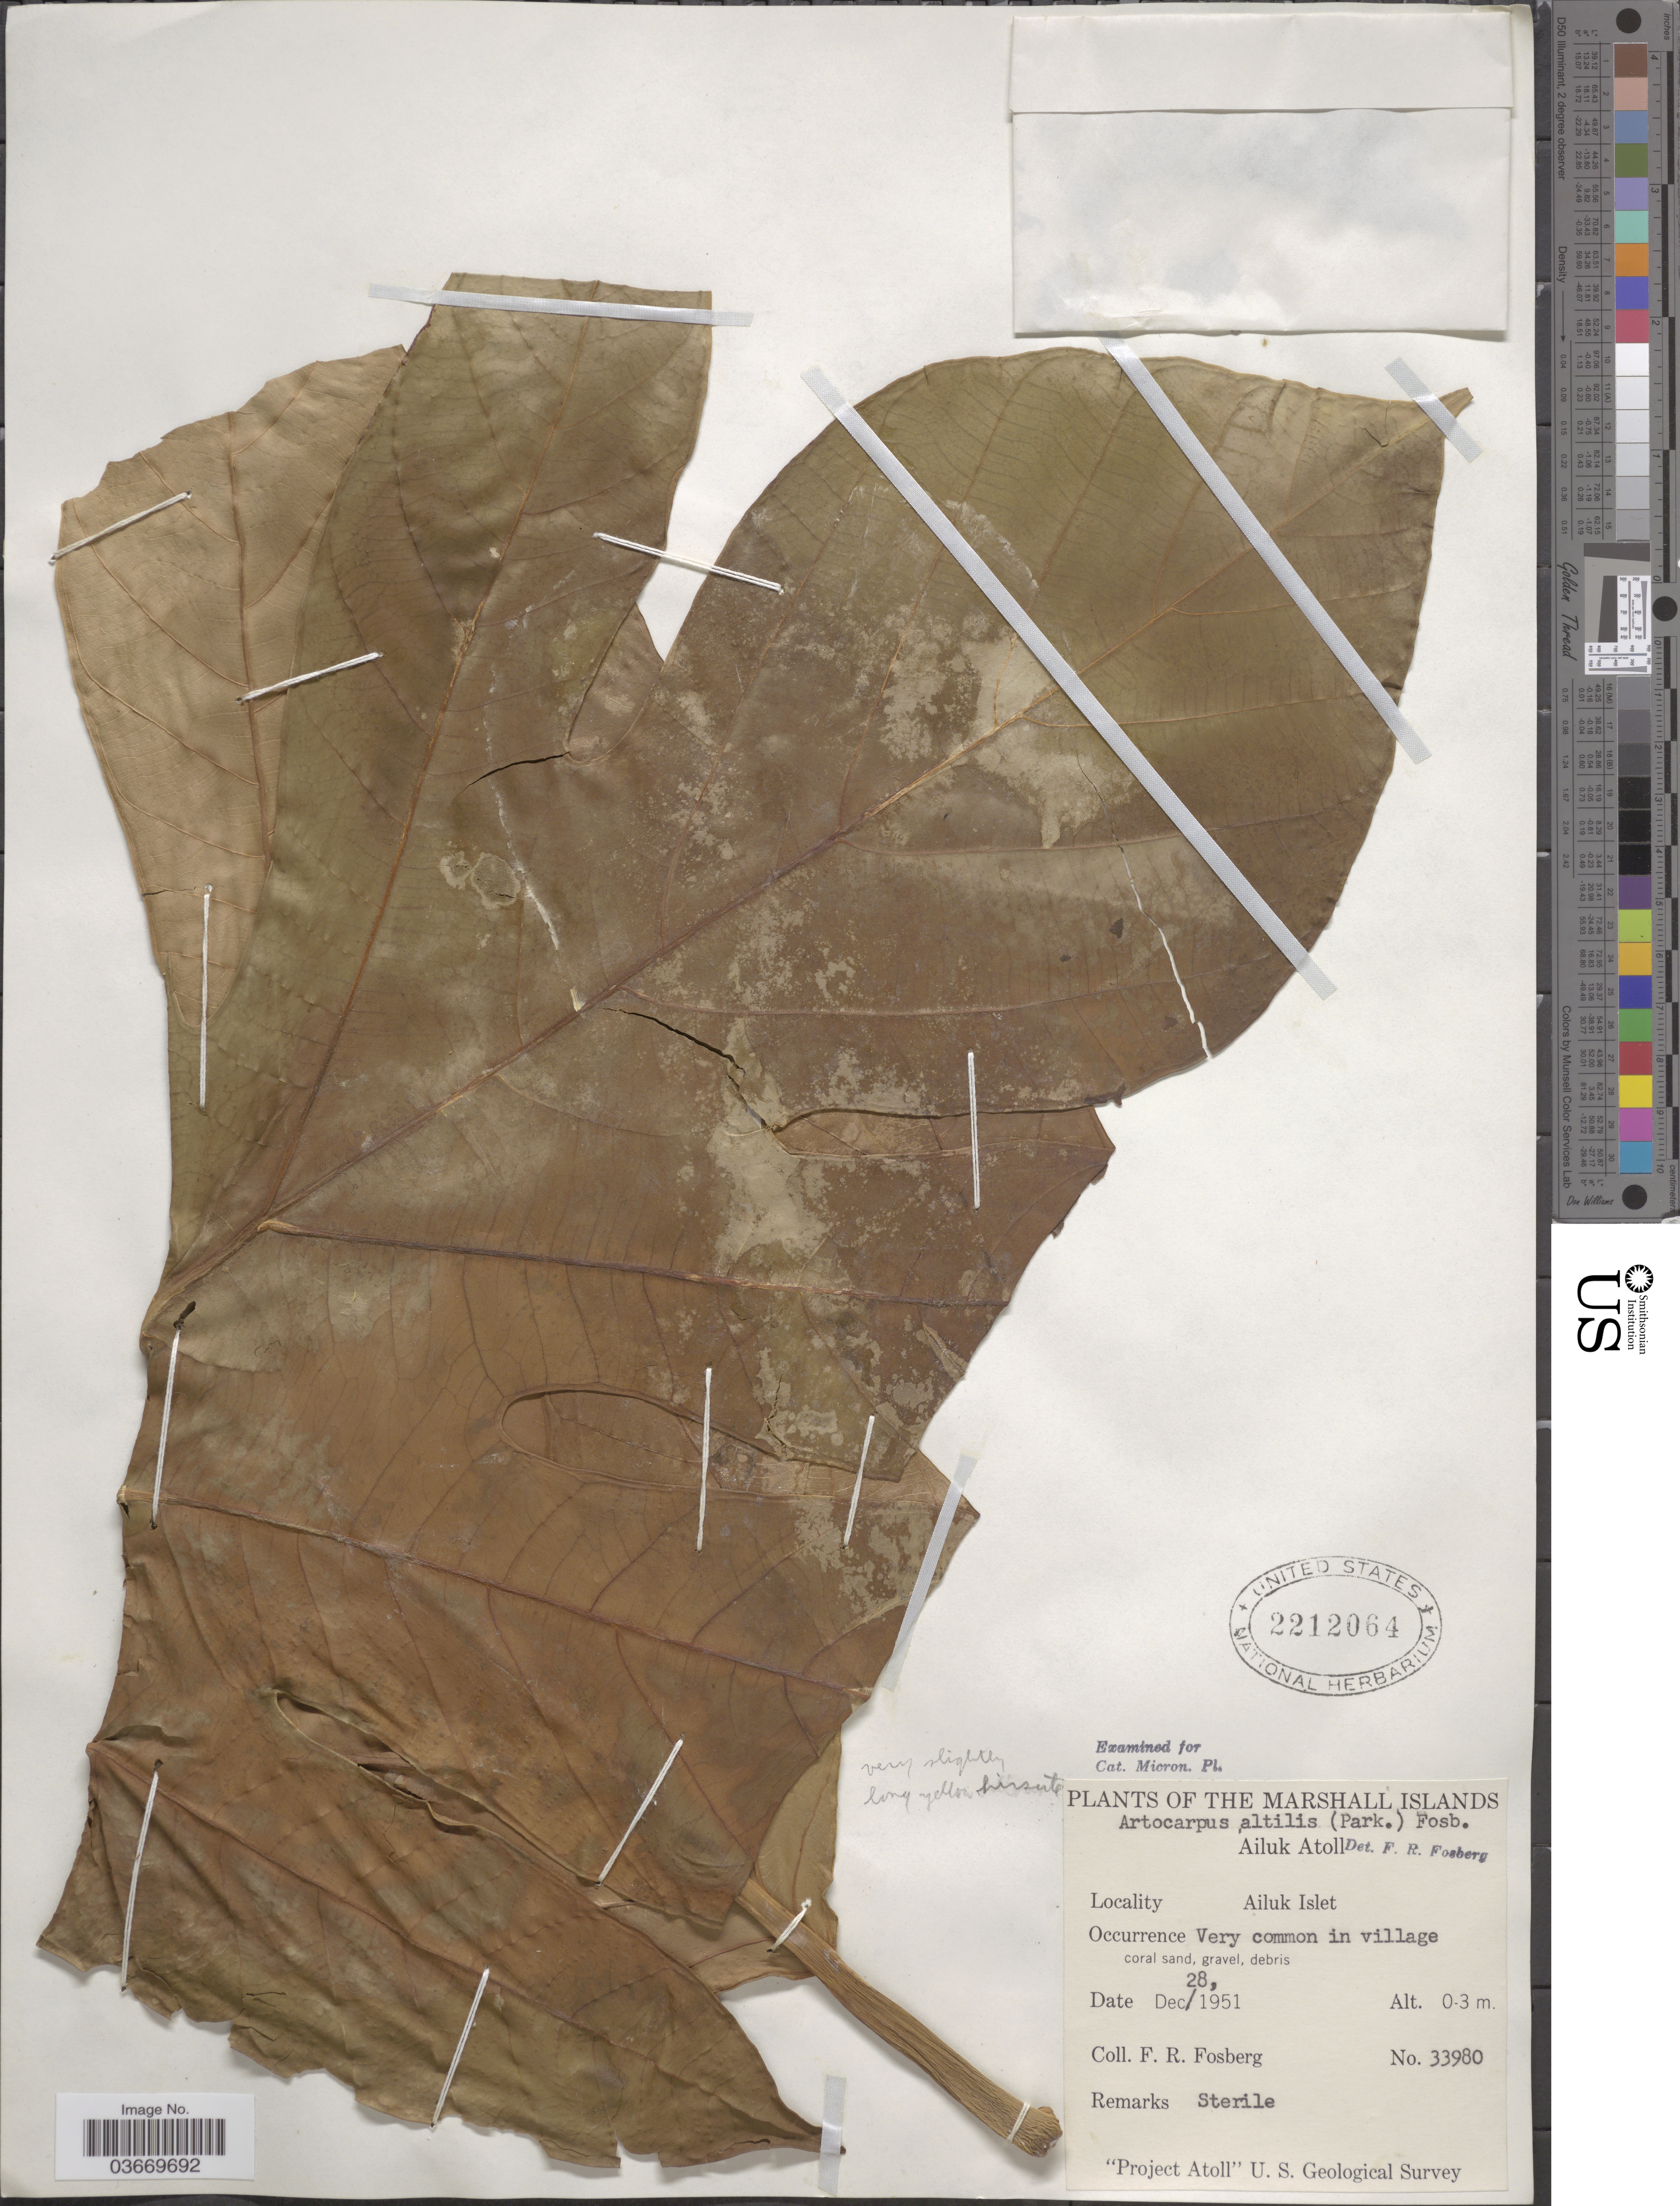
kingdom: Plantae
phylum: Tracheophyta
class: Magnoliopsida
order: Rosales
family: Moraceae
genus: Artocarpus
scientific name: Artocarpus altilis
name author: (Parkinson) Fosberg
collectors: F. R. Fosberg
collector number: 33980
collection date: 1951-12-28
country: Marshall Islands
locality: The Marshall Islands. Ailuk Atoll. Ailuk Islet. Very common in village.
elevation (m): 0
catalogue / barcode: US 2212064